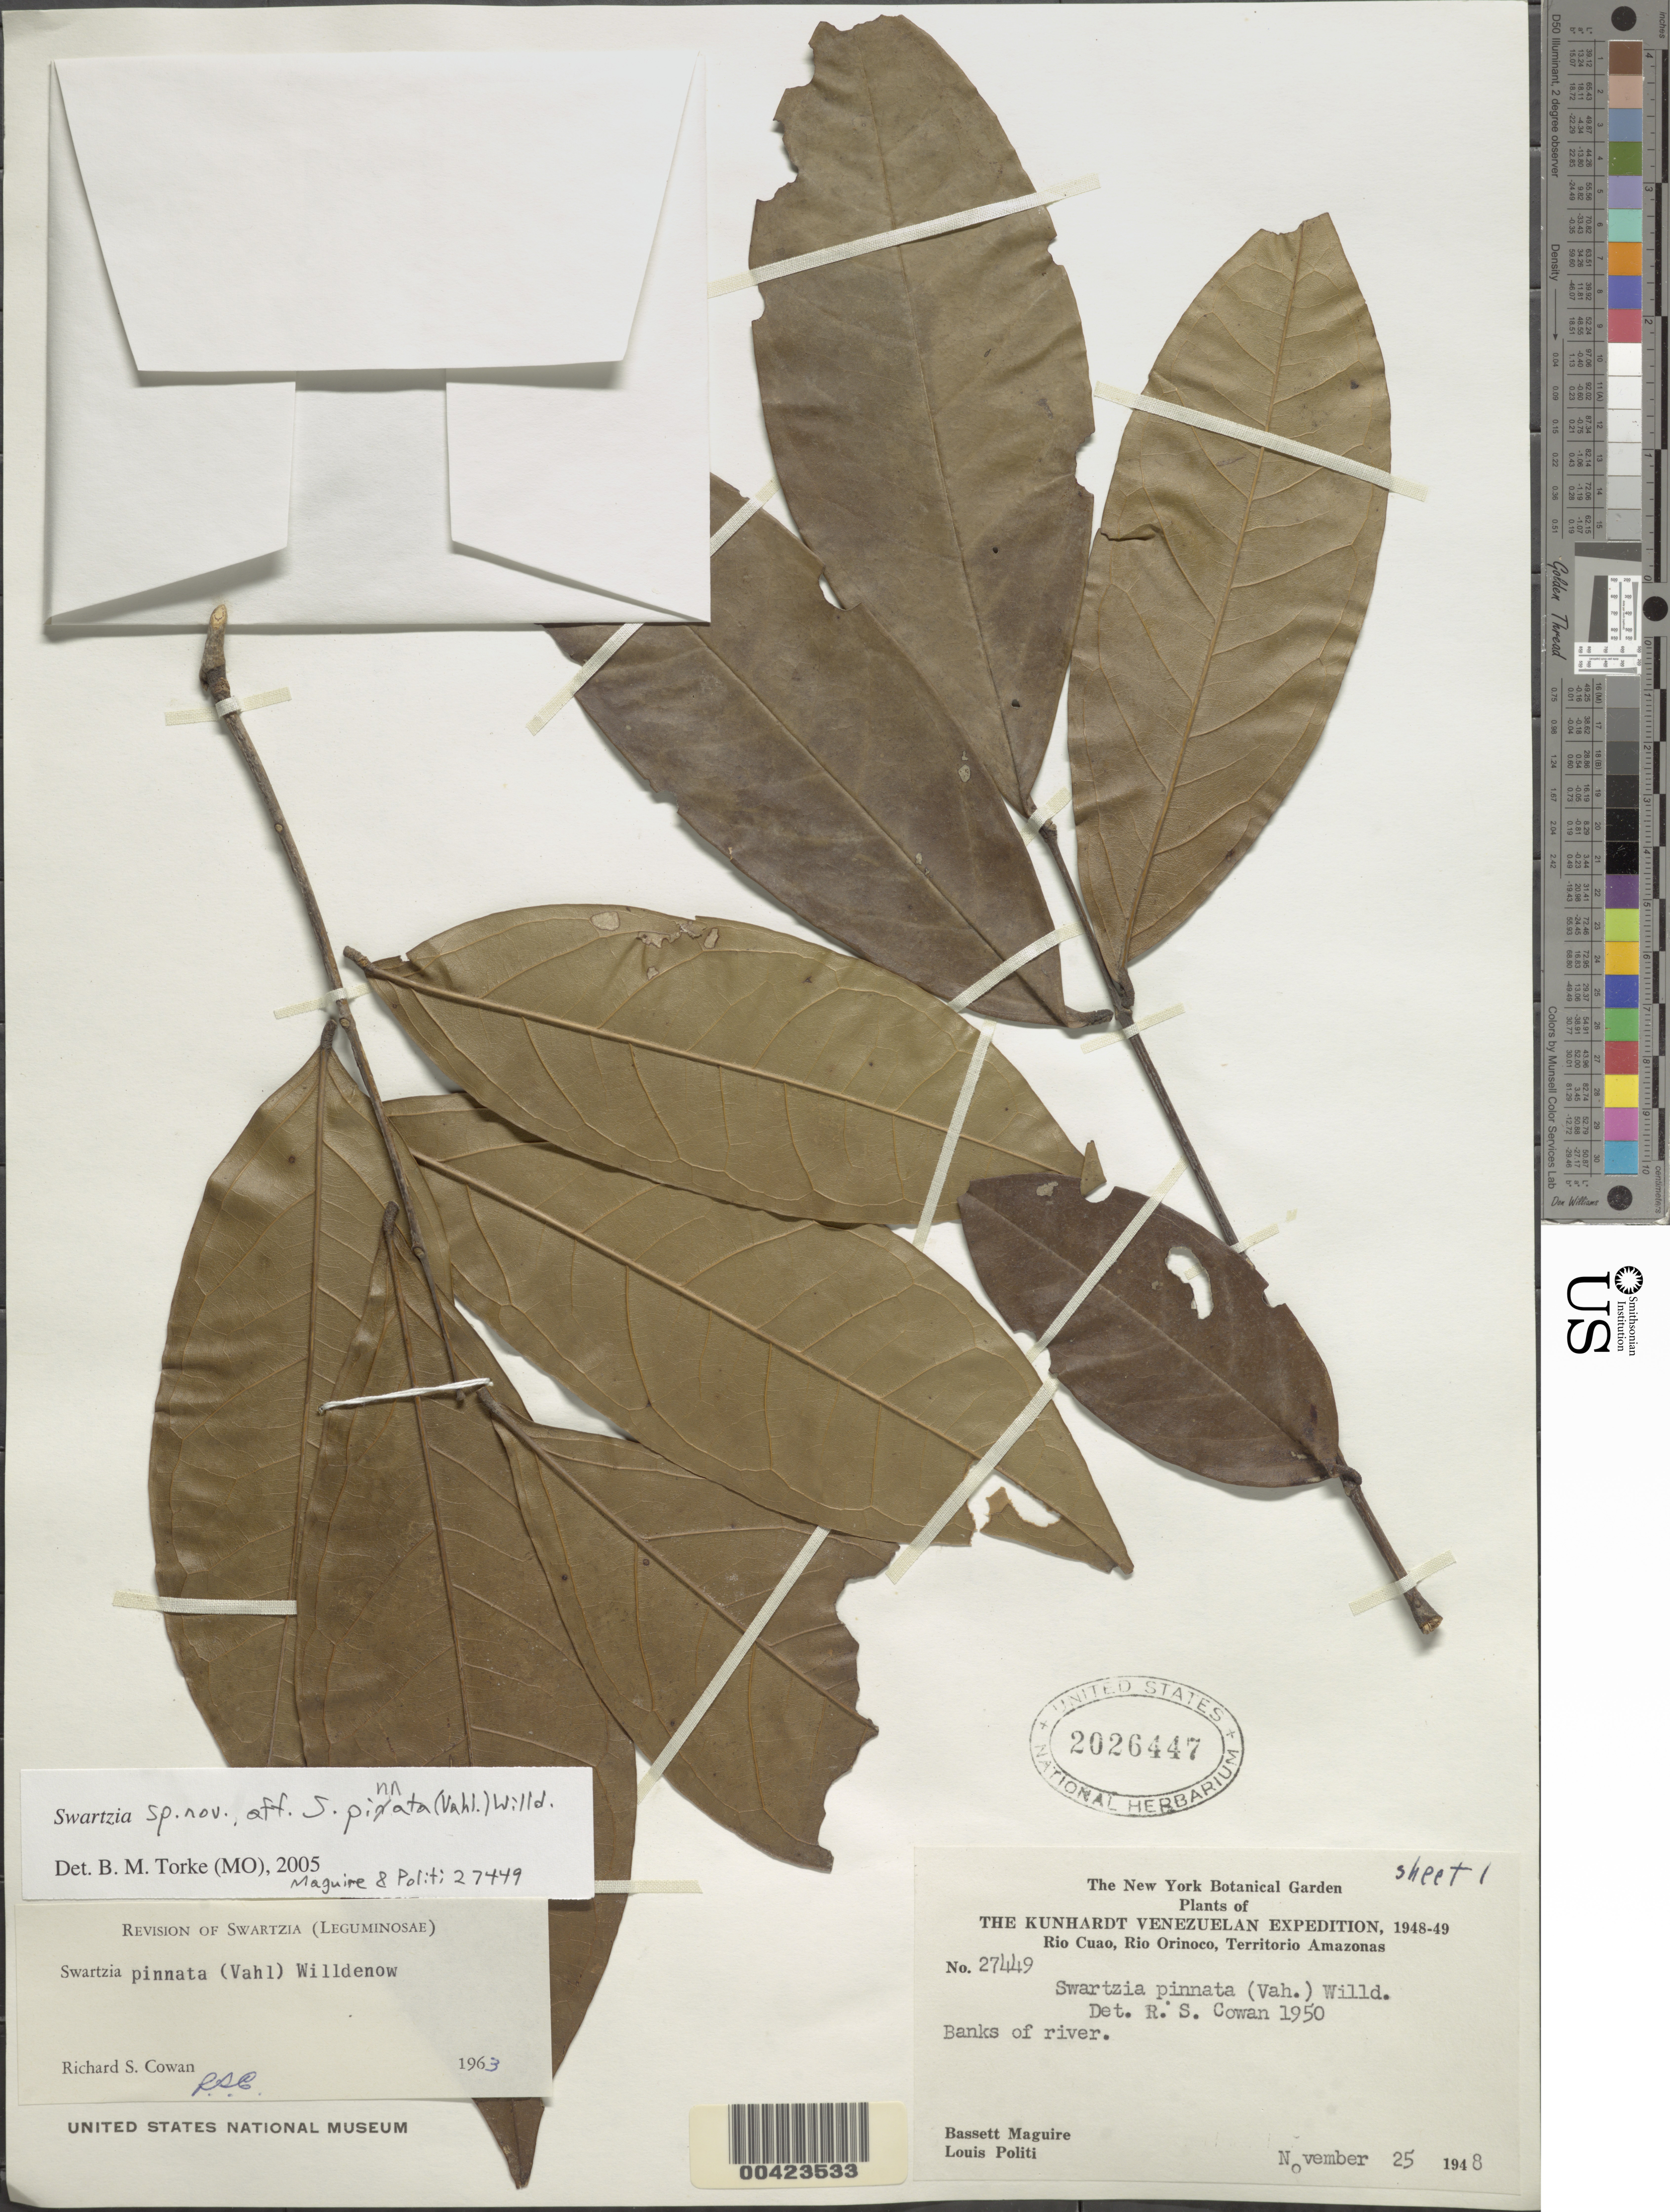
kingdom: Plantae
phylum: Tracheophyta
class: Magnoliopsida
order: Fabales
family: Fabaceae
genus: Swartzia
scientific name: Swartzia sp. nov. aff. pinnata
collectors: B. Maguire & L. Politi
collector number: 27449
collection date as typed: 25 Nov 1948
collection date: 1948-11-25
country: Venezuela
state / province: Amazonas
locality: Rio Cuao; Rio Orinoco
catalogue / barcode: US 2026447